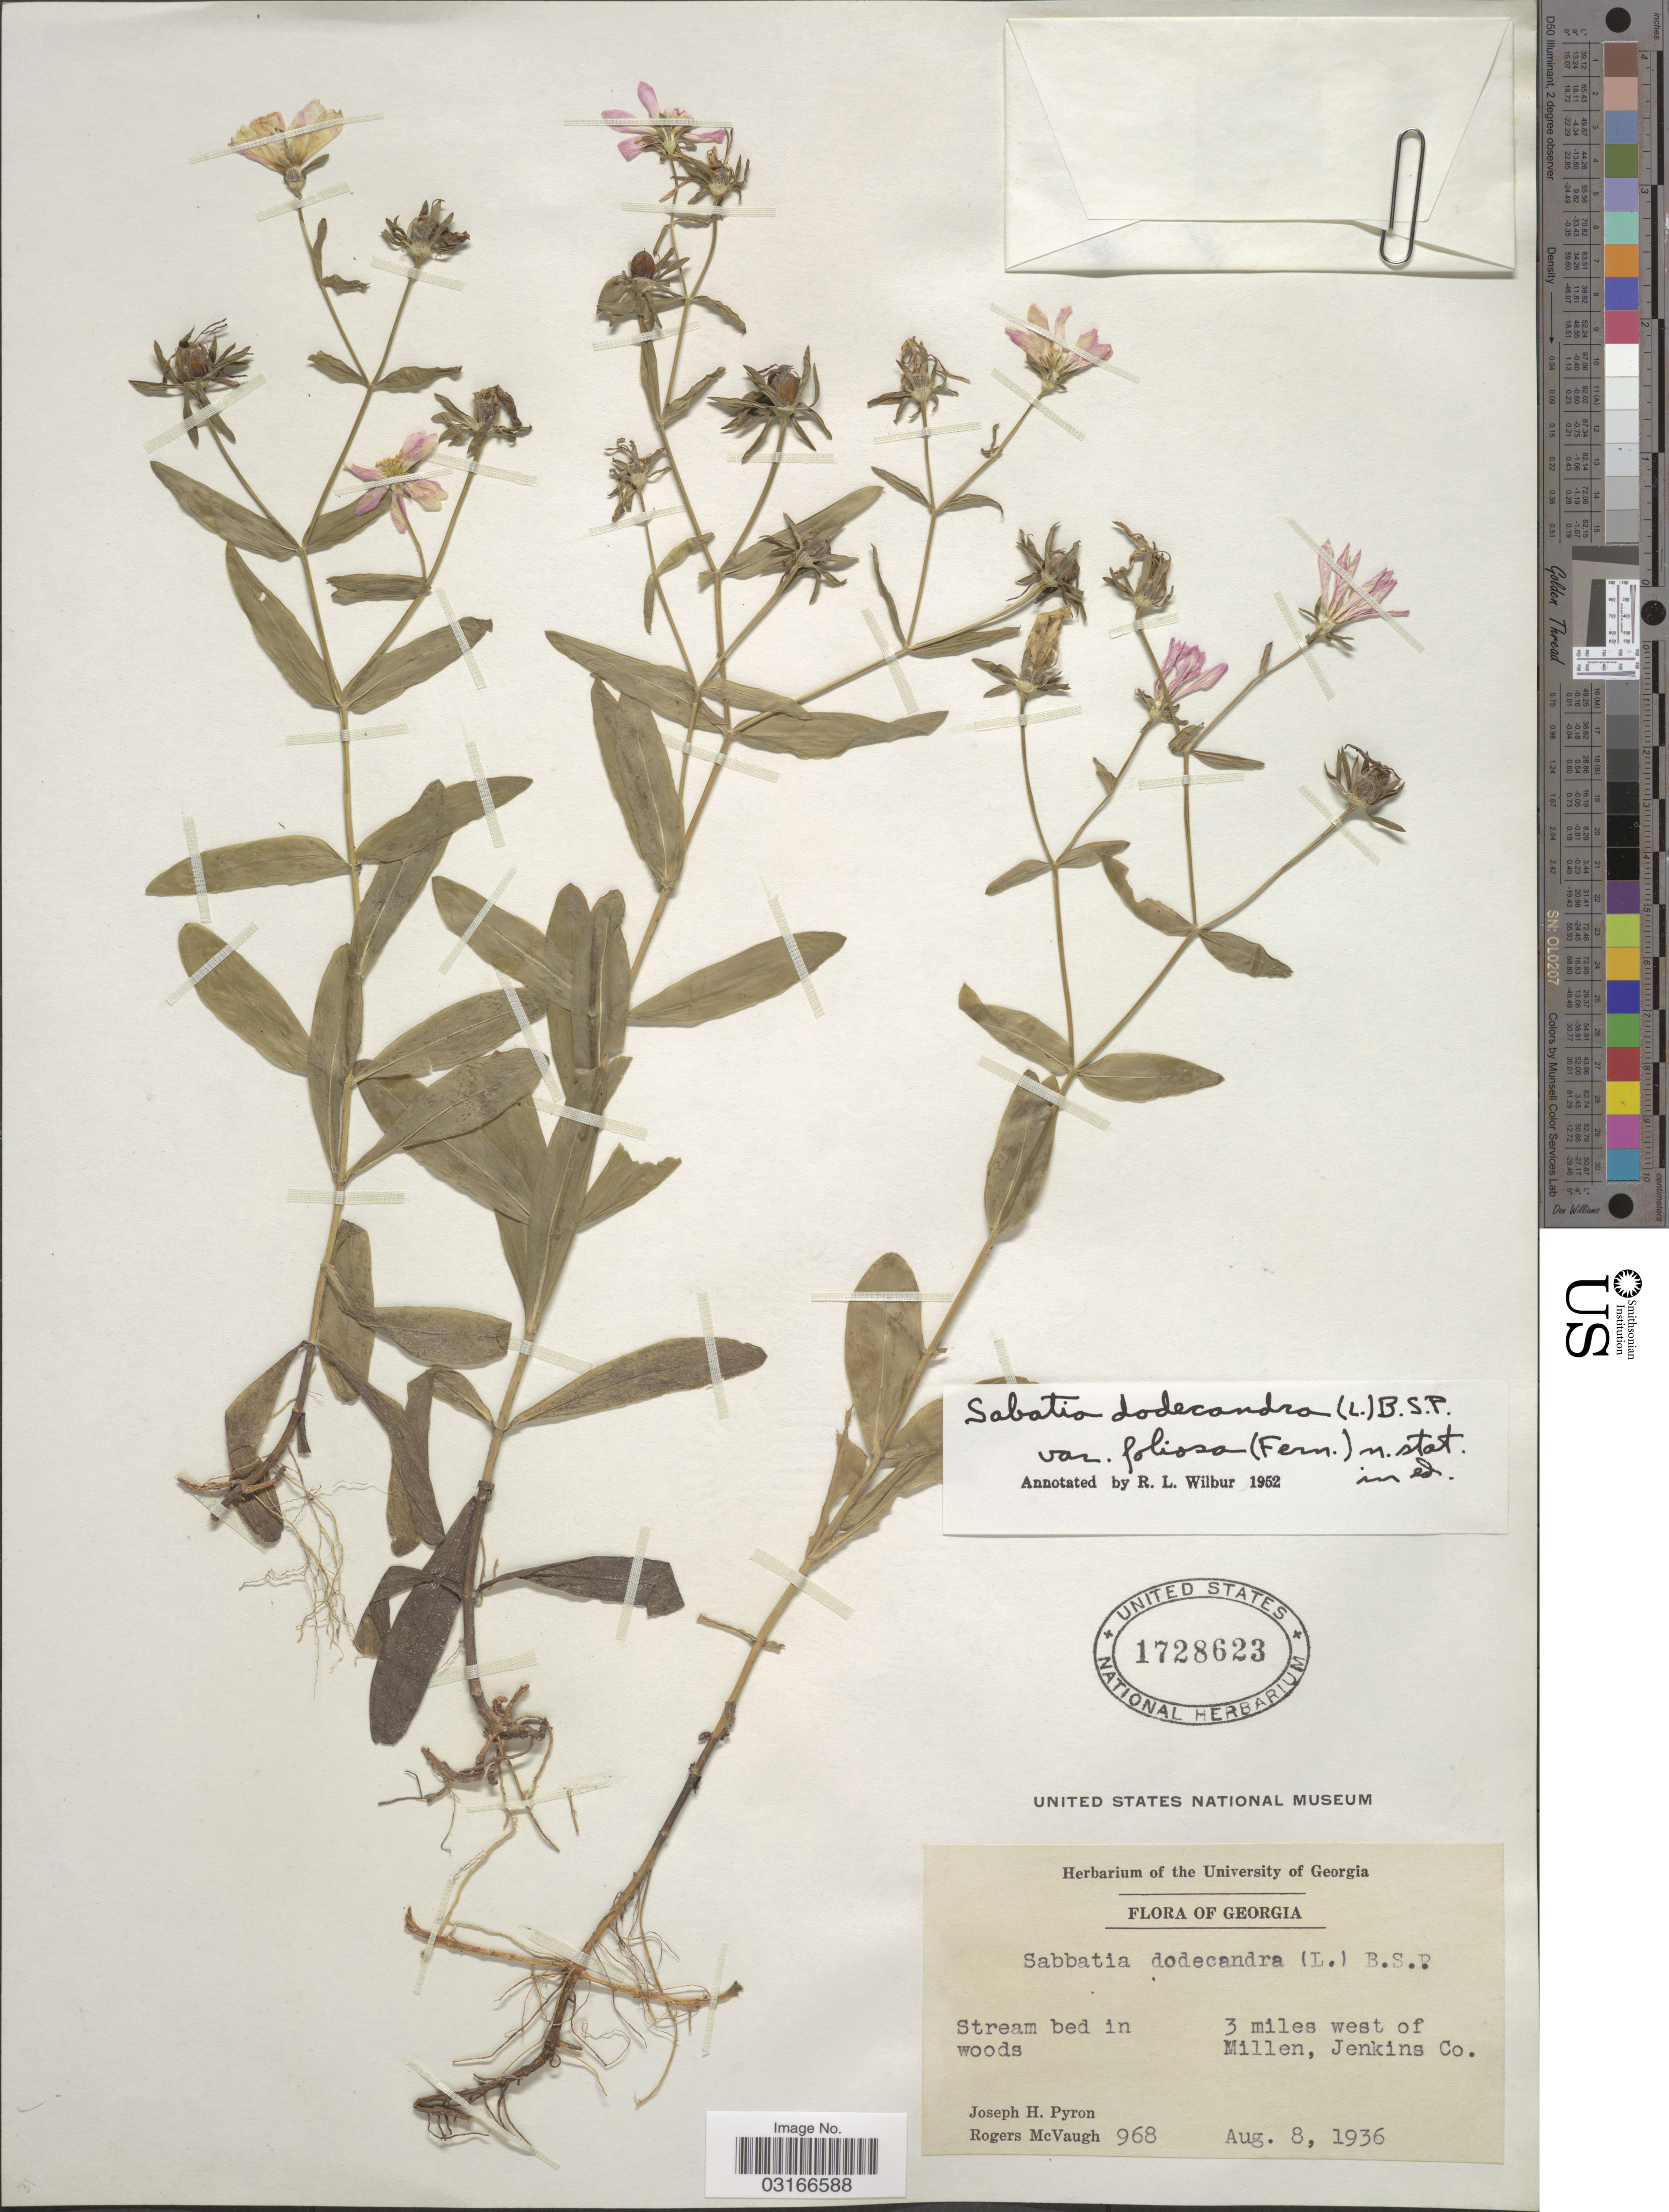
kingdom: Plantae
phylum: Tracheophyta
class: Magnoliopsida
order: Gentianales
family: Gentianaceae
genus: Sabatia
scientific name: Sabatia dodecandra var. foliosa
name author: (Fernald) Wilbur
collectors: J. H. Pyron & R. McVaugh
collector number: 968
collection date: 1936-08-08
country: United States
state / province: Georgia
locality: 3 miles west of Millen, Jenkins Co.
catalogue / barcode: US 1728623